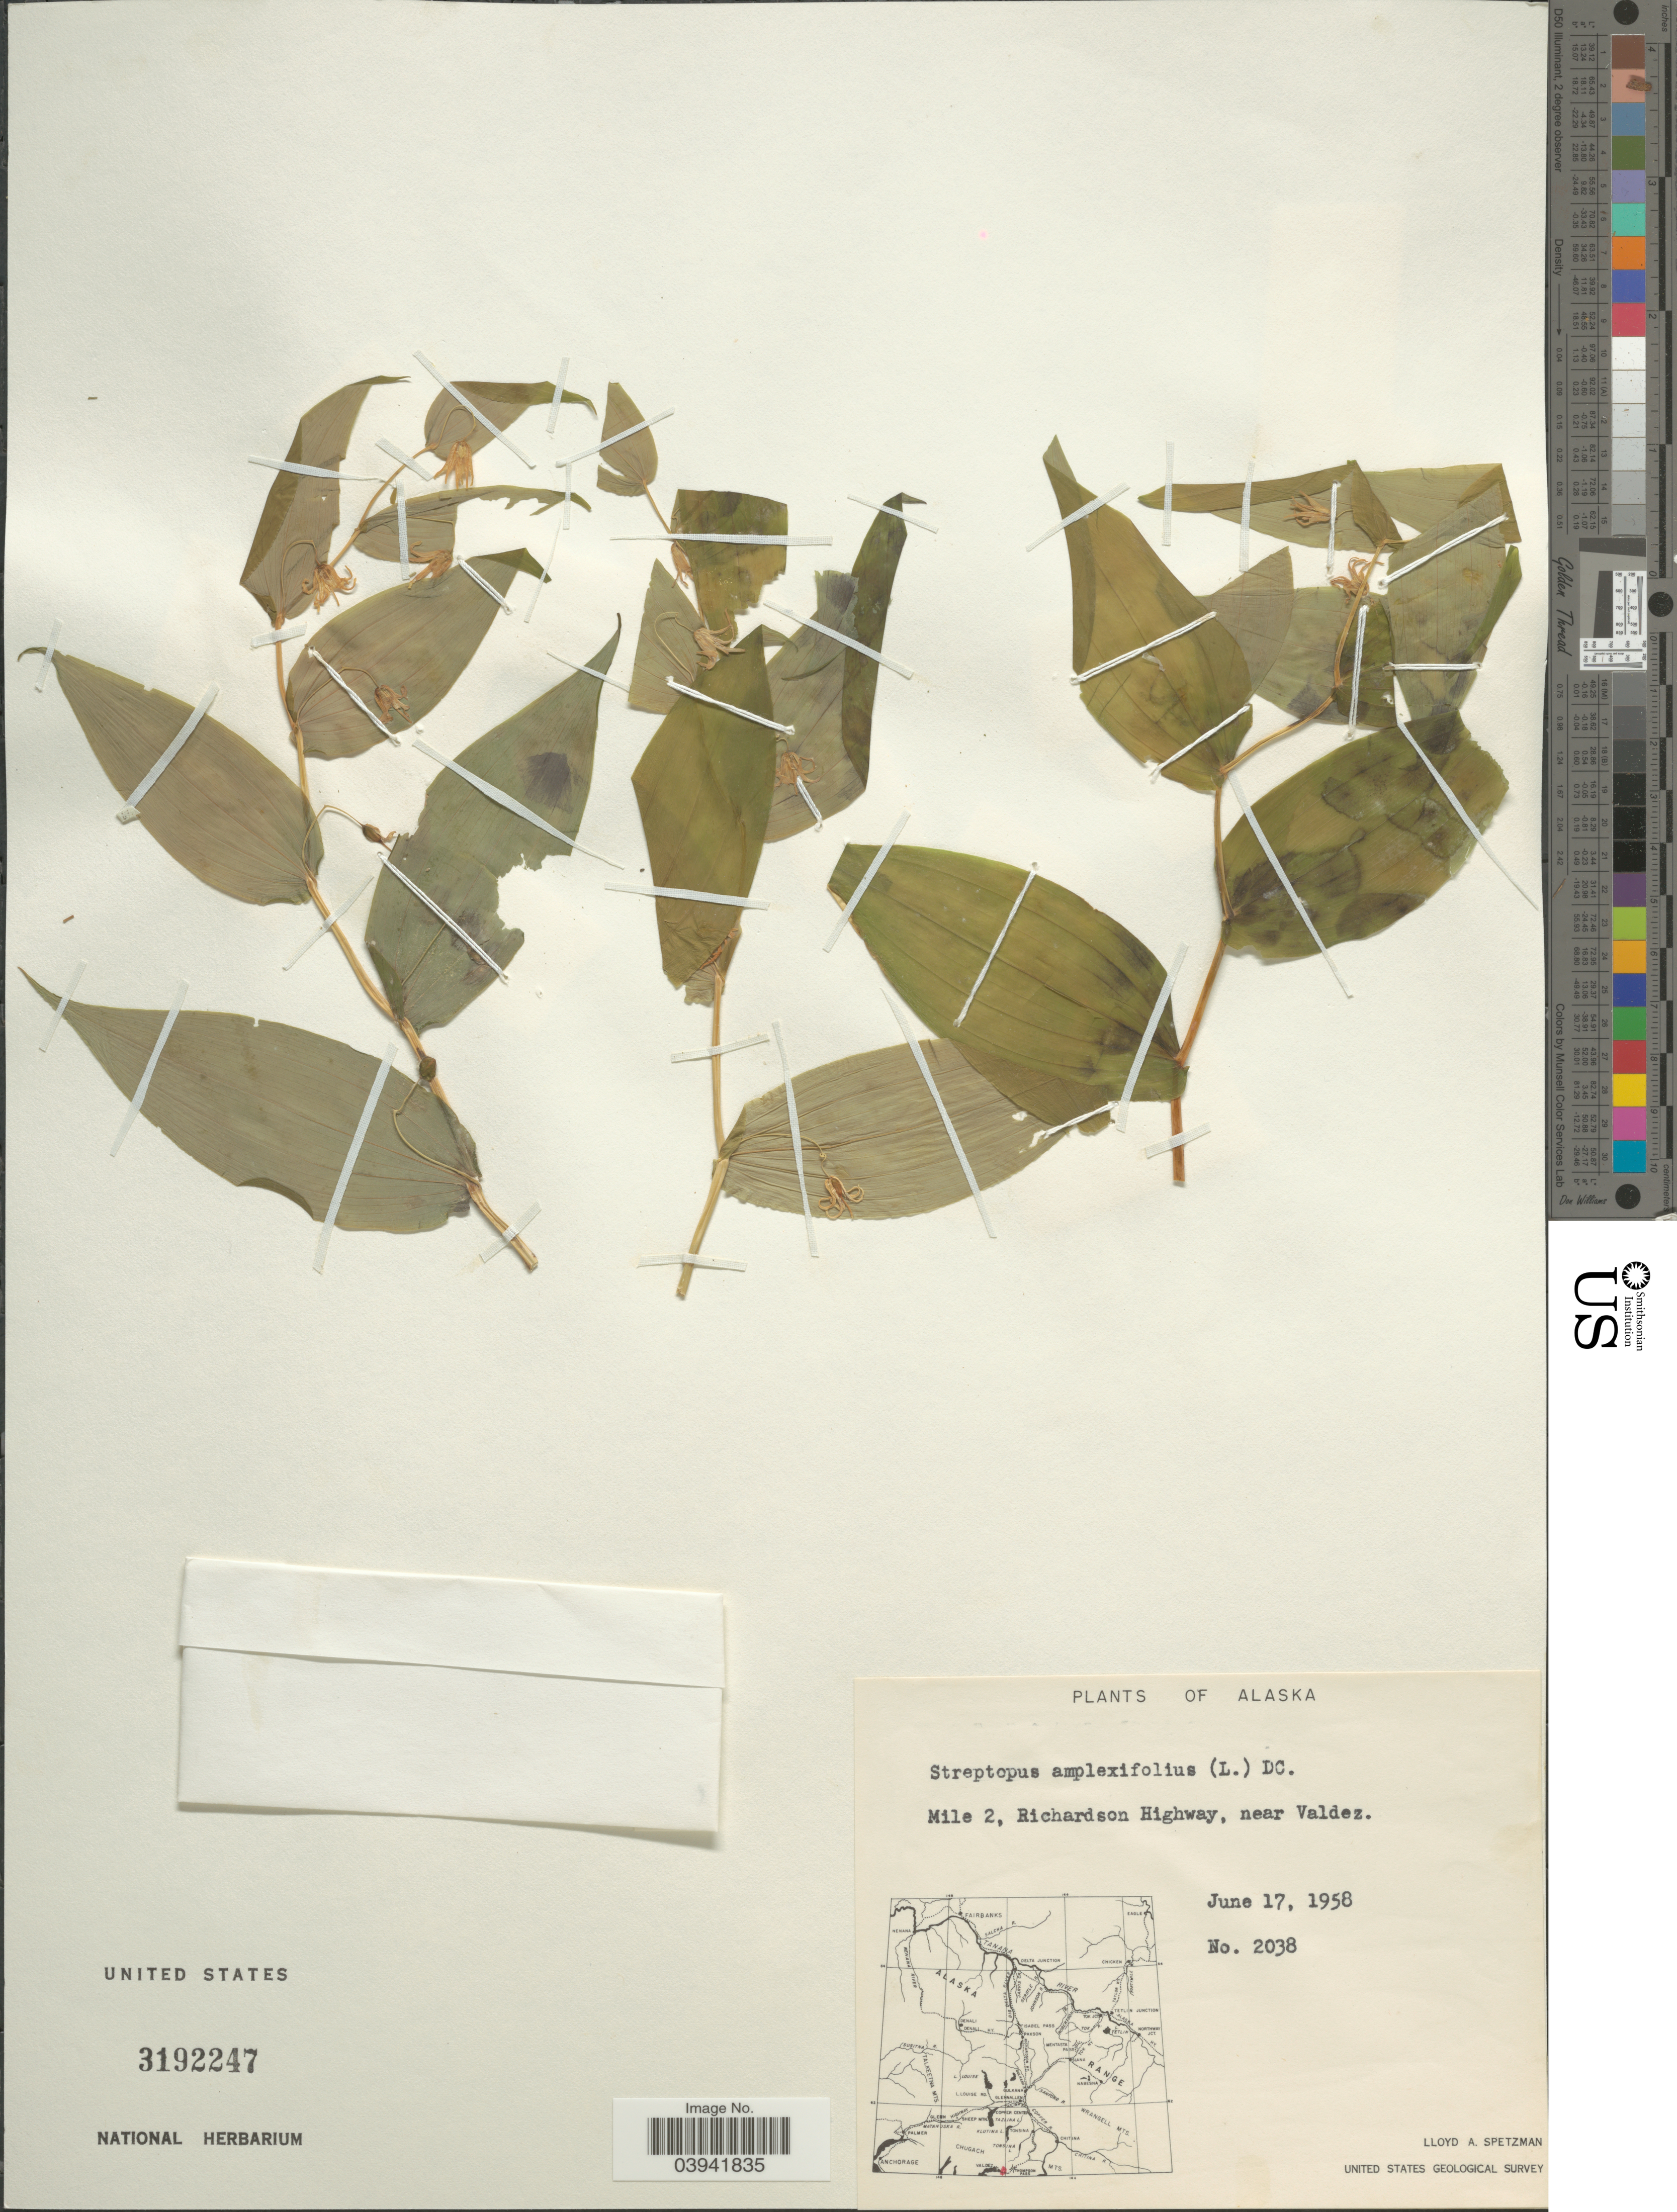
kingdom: Plantae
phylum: Tracheophyta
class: Liliopsida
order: Liliales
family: Liliaceae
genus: Streptopus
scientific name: Streptopus amplexifolius var. papillatus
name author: (Fassett) Ohwi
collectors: L. Spetzman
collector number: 2038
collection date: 1958-06-17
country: United States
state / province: Alaska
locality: Mile 2, Richardson Highway, near Valdez.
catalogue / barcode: US 3192247